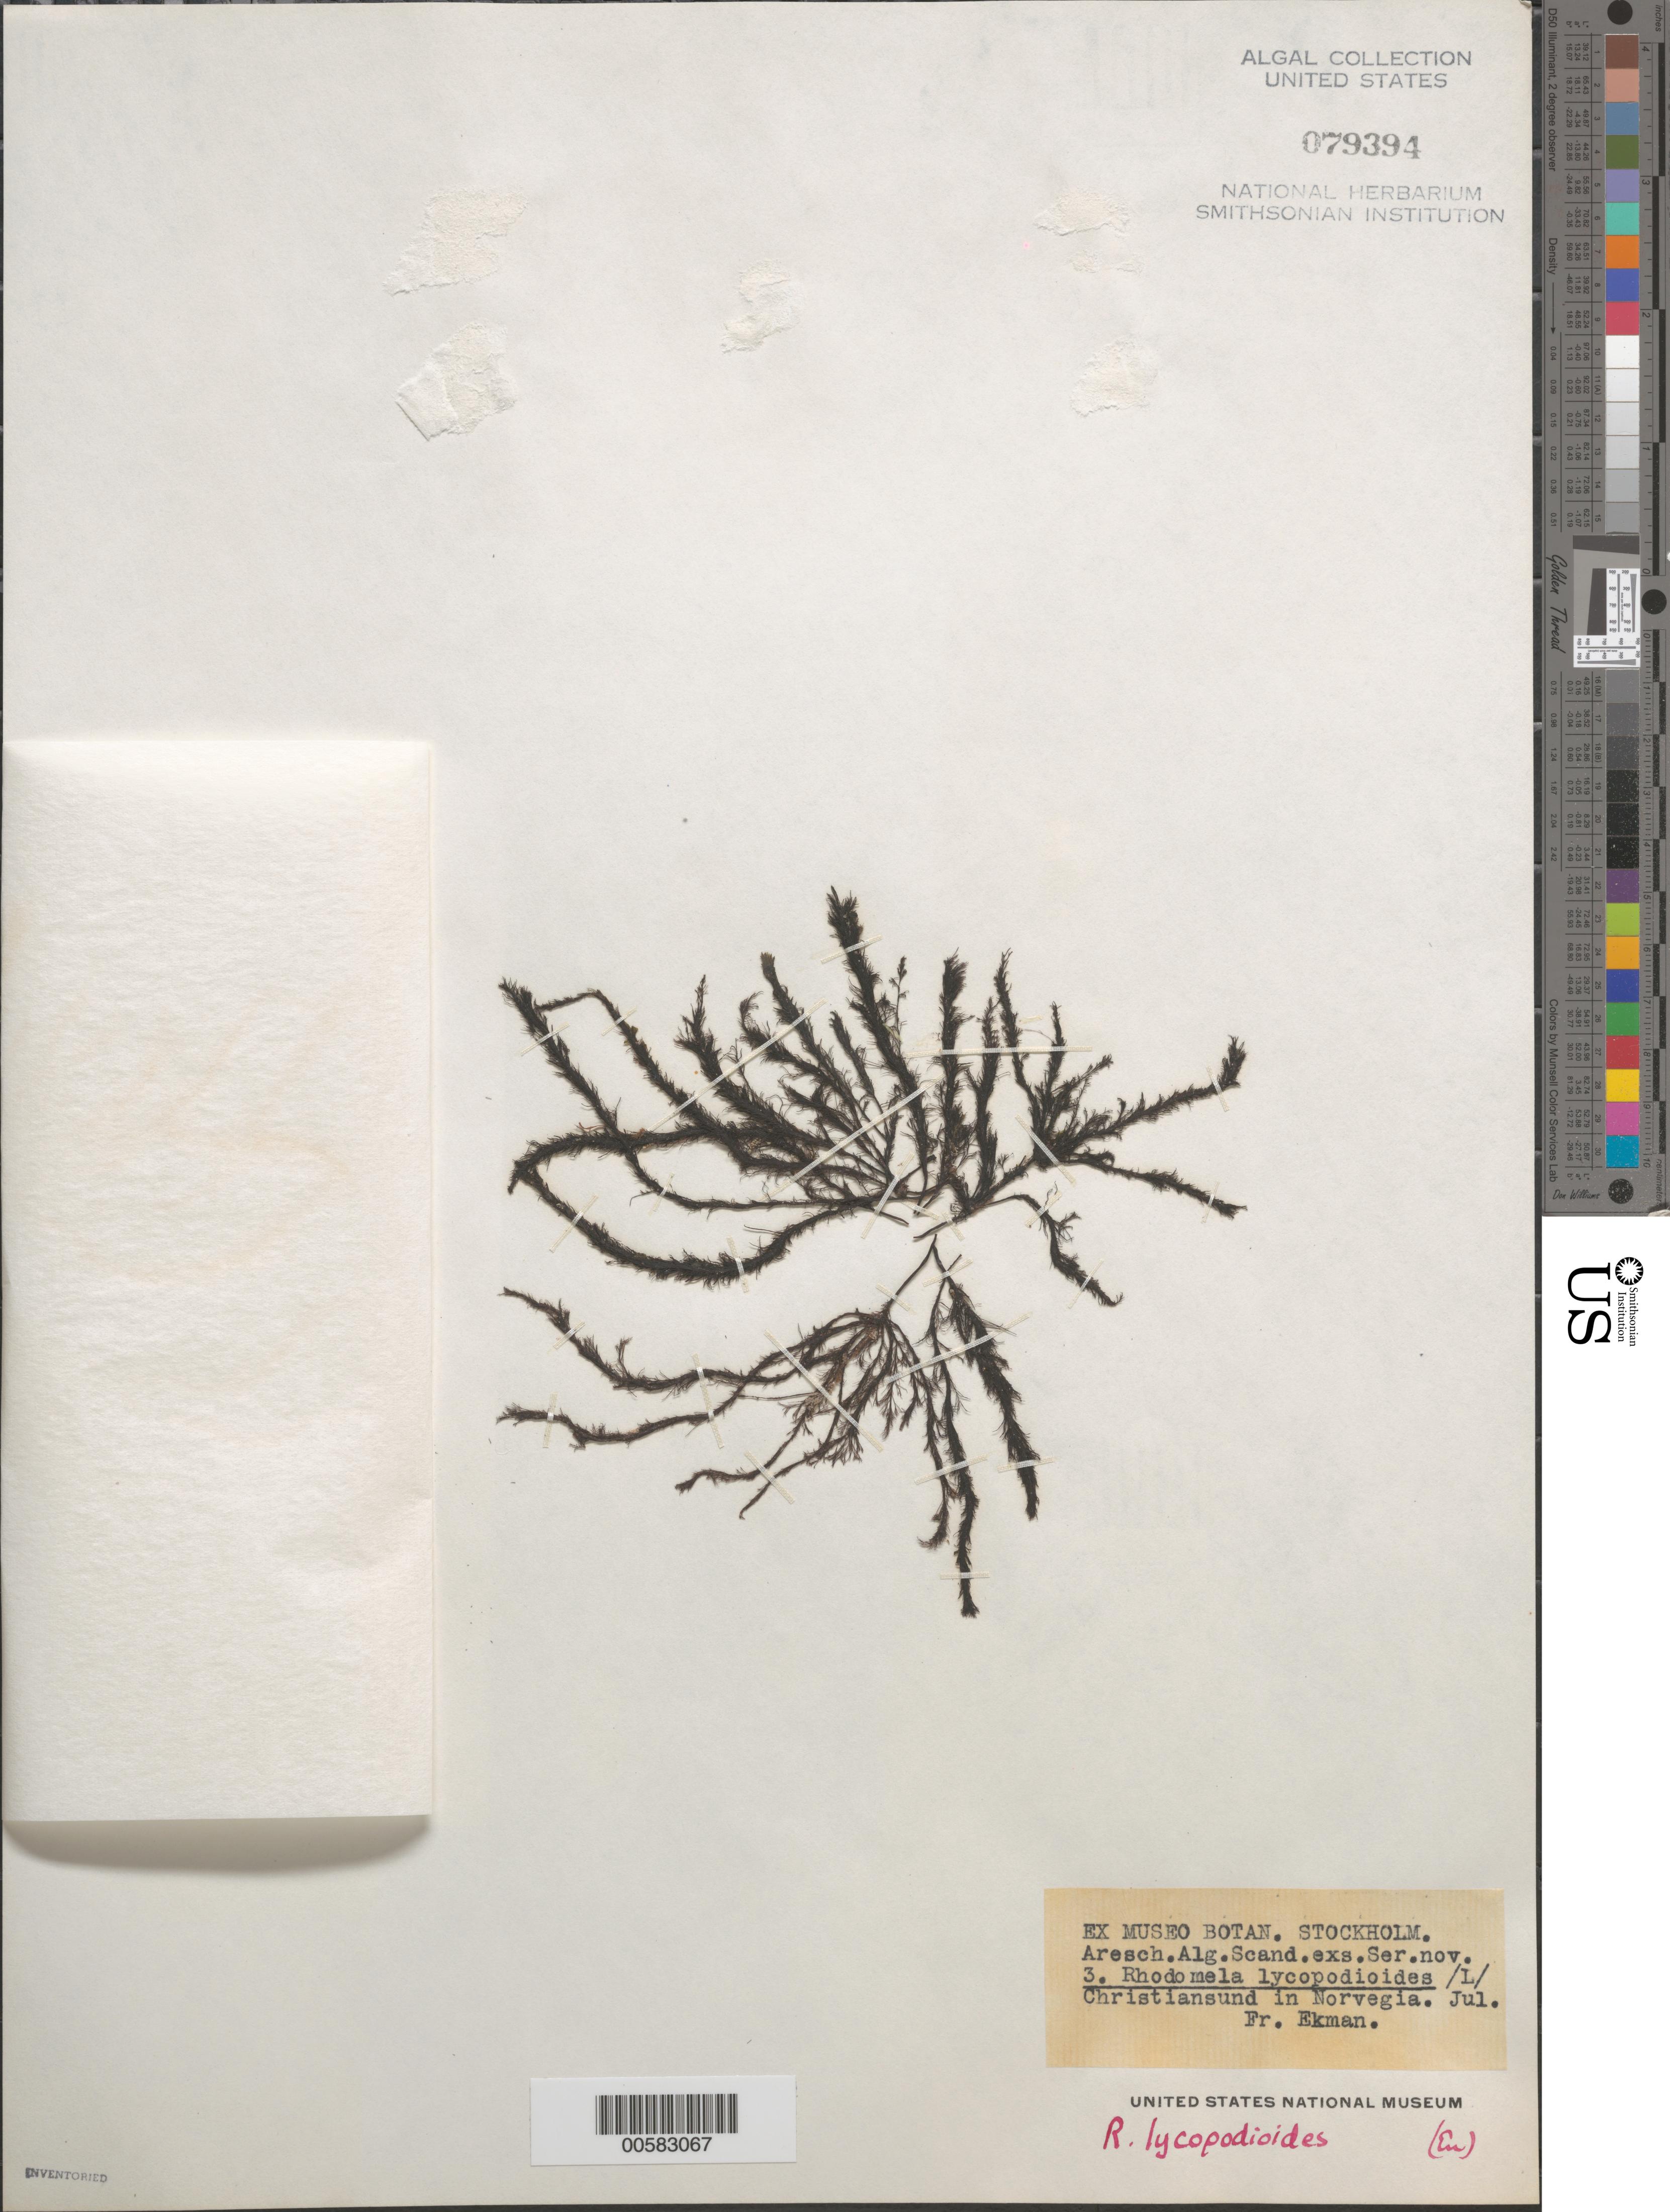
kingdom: Plantae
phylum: Rhodophyta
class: Florideophyceae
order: Ceramiales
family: Rhodomelaceae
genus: Rhodomela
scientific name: Rhodomela lycopodioides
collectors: F. Ekman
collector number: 3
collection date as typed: Jul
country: Norway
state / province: More og Romdal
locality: Kristiansund (christiansund)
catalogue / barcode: US 79394